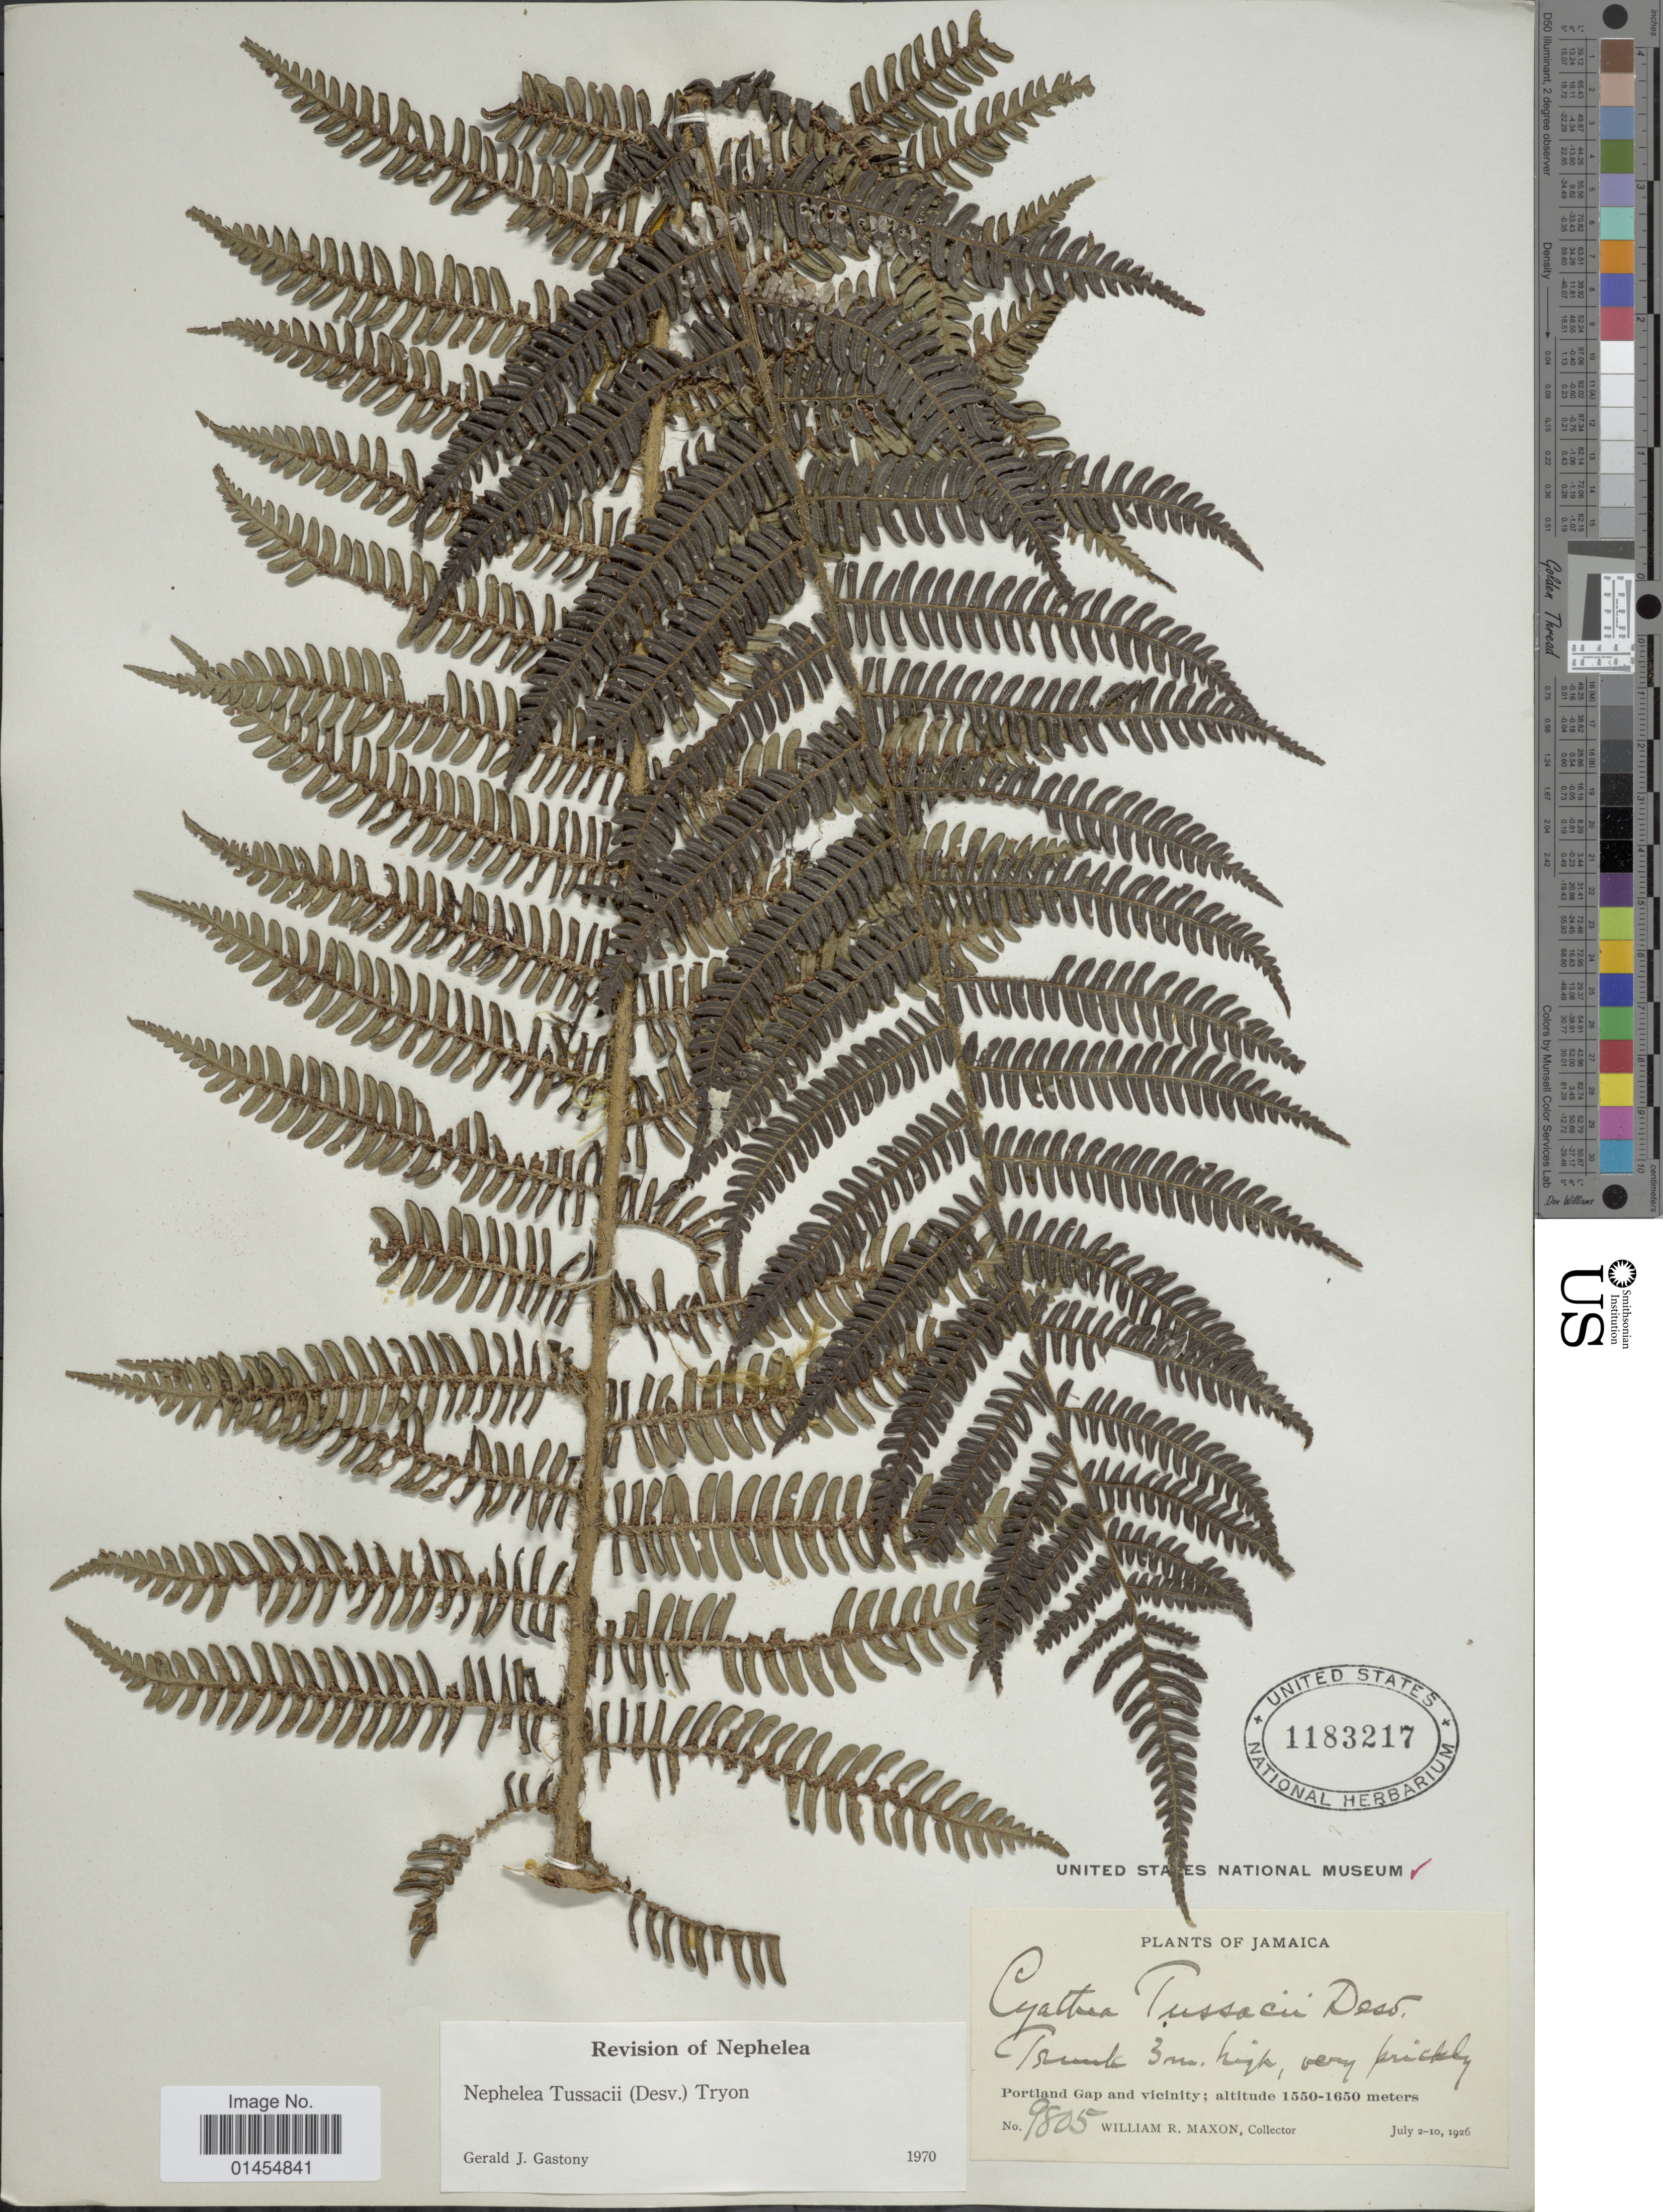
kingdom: Plantae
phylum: Tracheophyta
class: Polypodiopsida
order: Cyatheales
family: Cyatheaceae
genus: Alsophila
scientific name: Alsophila tussacii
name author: (Desv.) D.S. Conant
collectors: W. R. Maxon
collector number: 9805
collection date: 1926-07-02/1926-07-10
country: Jamaica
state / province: Portland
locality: Portland Gap and vicinity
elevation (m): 1550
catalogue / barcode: US 1183217